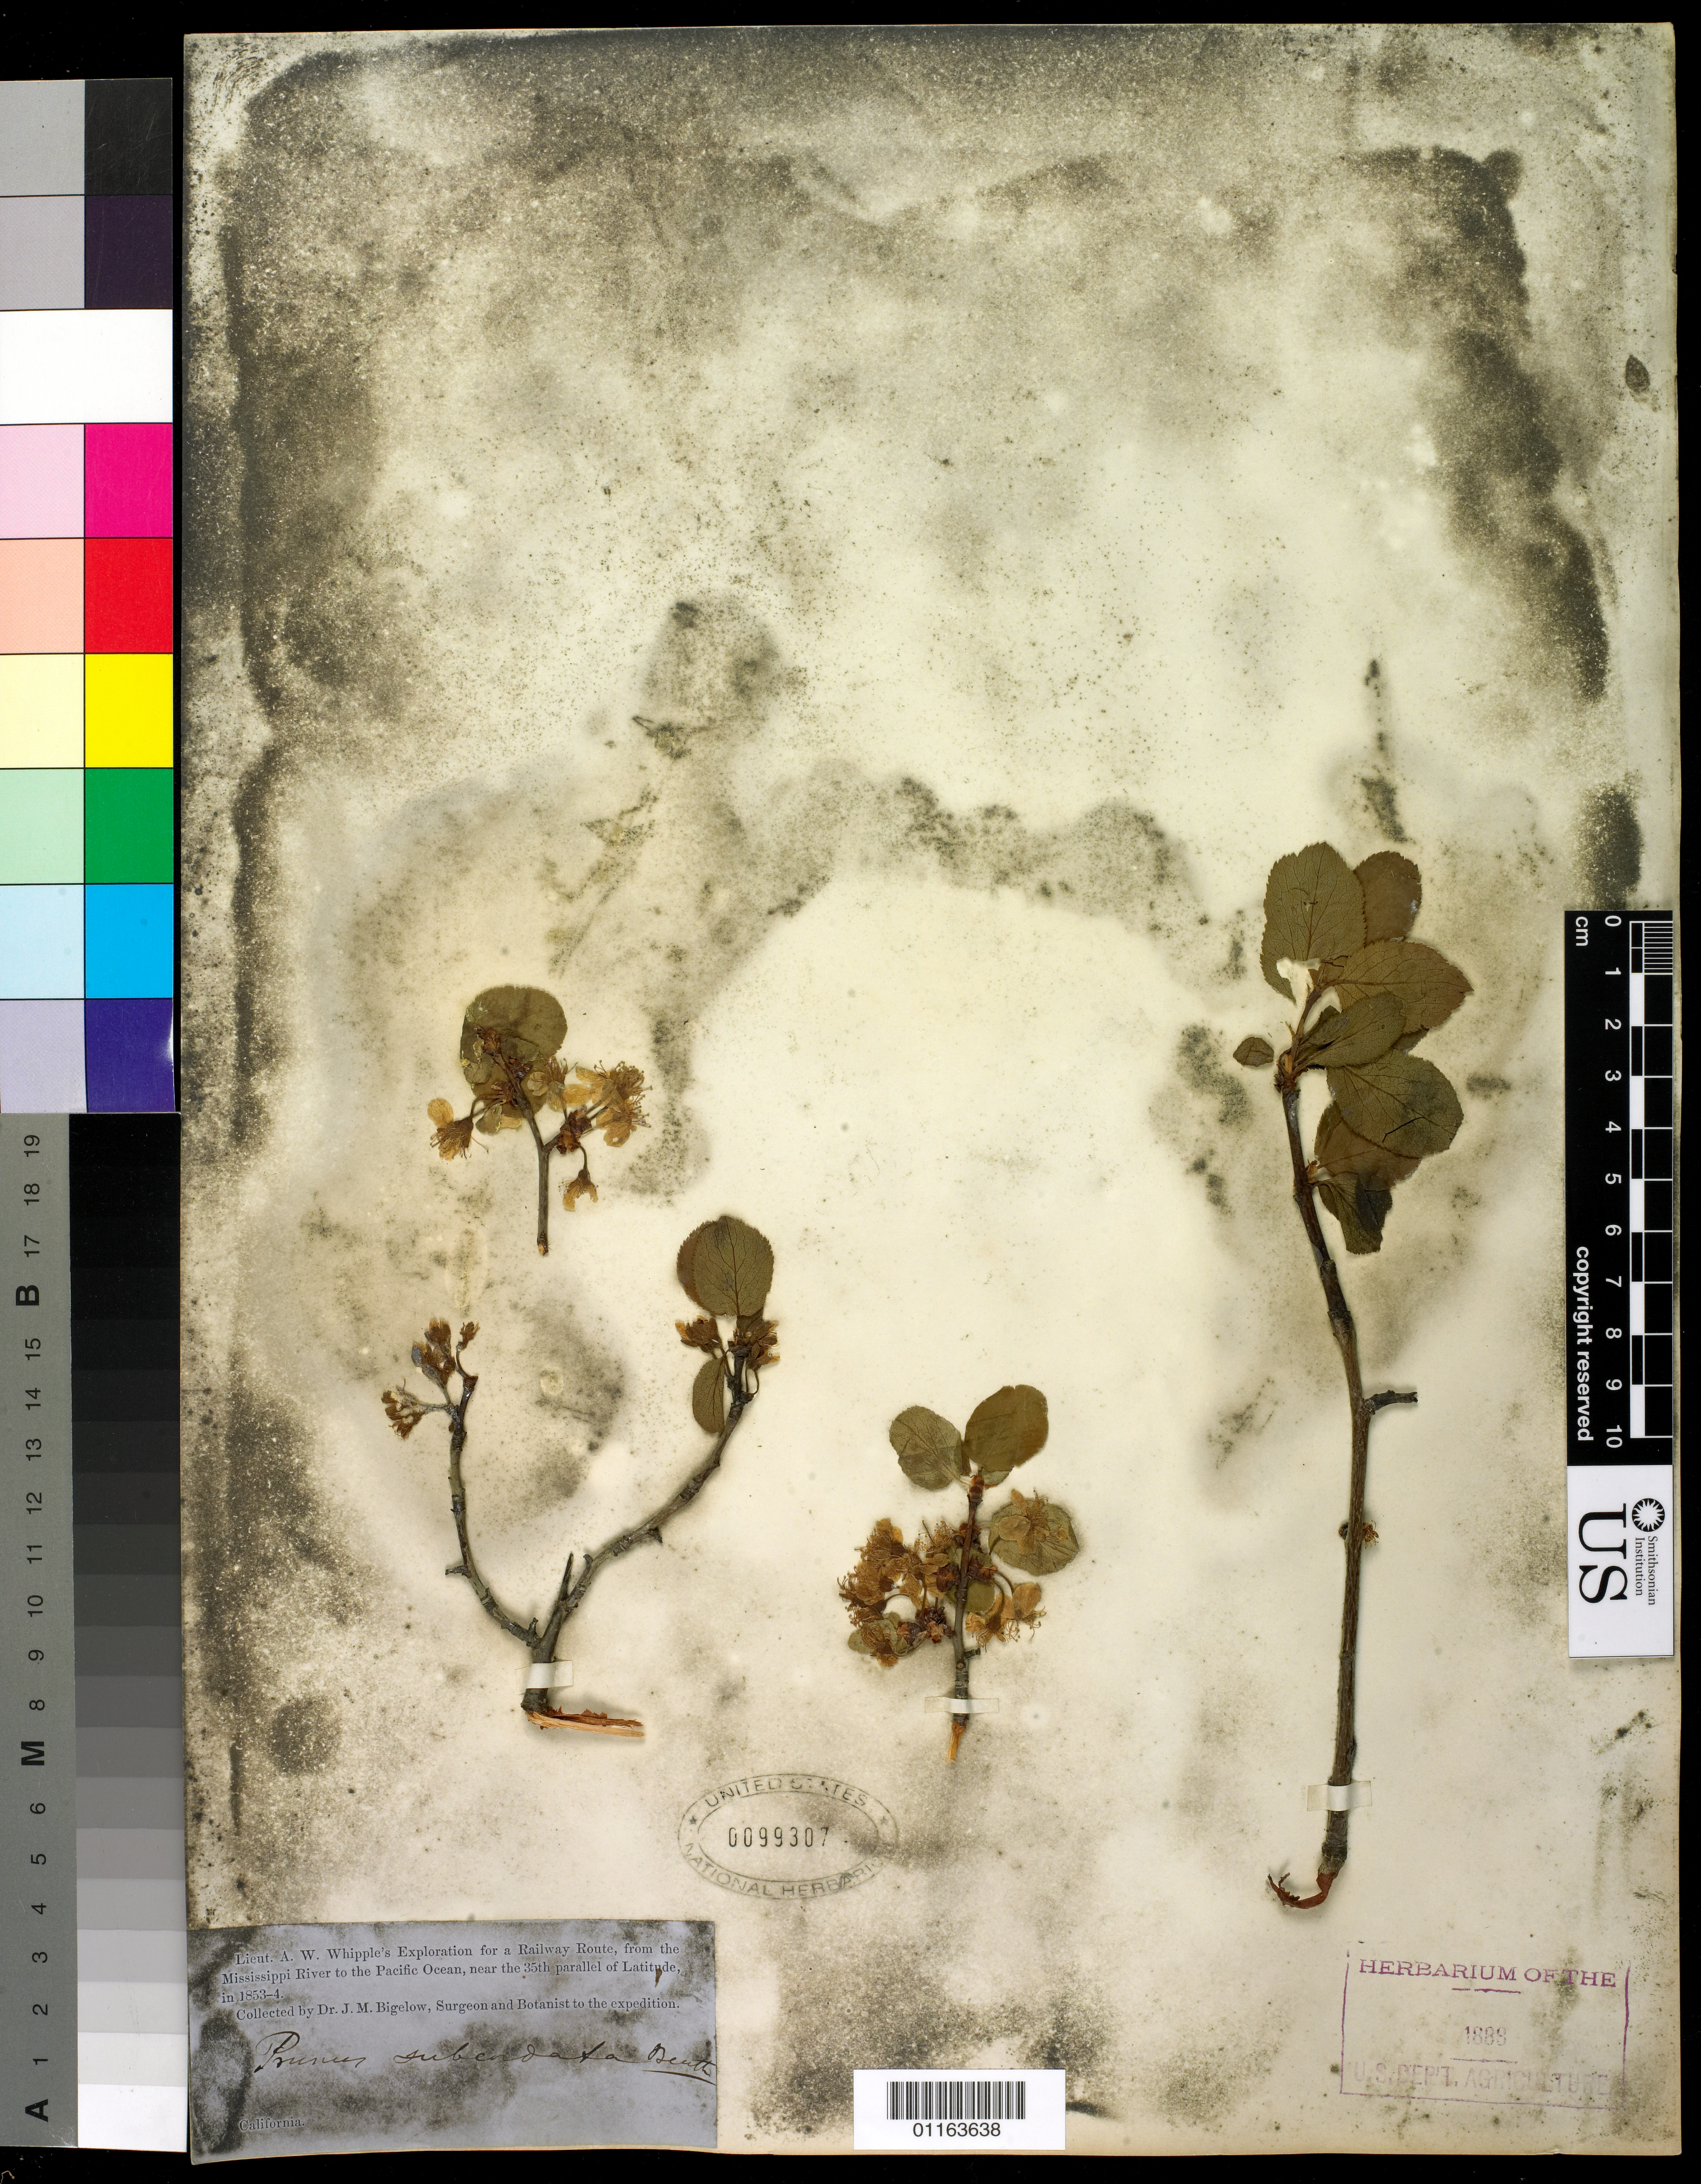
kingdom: Plantae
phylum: Tracheophyta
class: Magnoliopsida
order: Rosales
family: Rosaceae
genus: Prunus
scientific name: Prunus subcordata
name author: Benth.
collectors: J. M. Bigelow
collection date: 1853/1854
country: United States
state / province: California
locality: near 35th parallel of Latitude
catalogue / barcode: US 99307